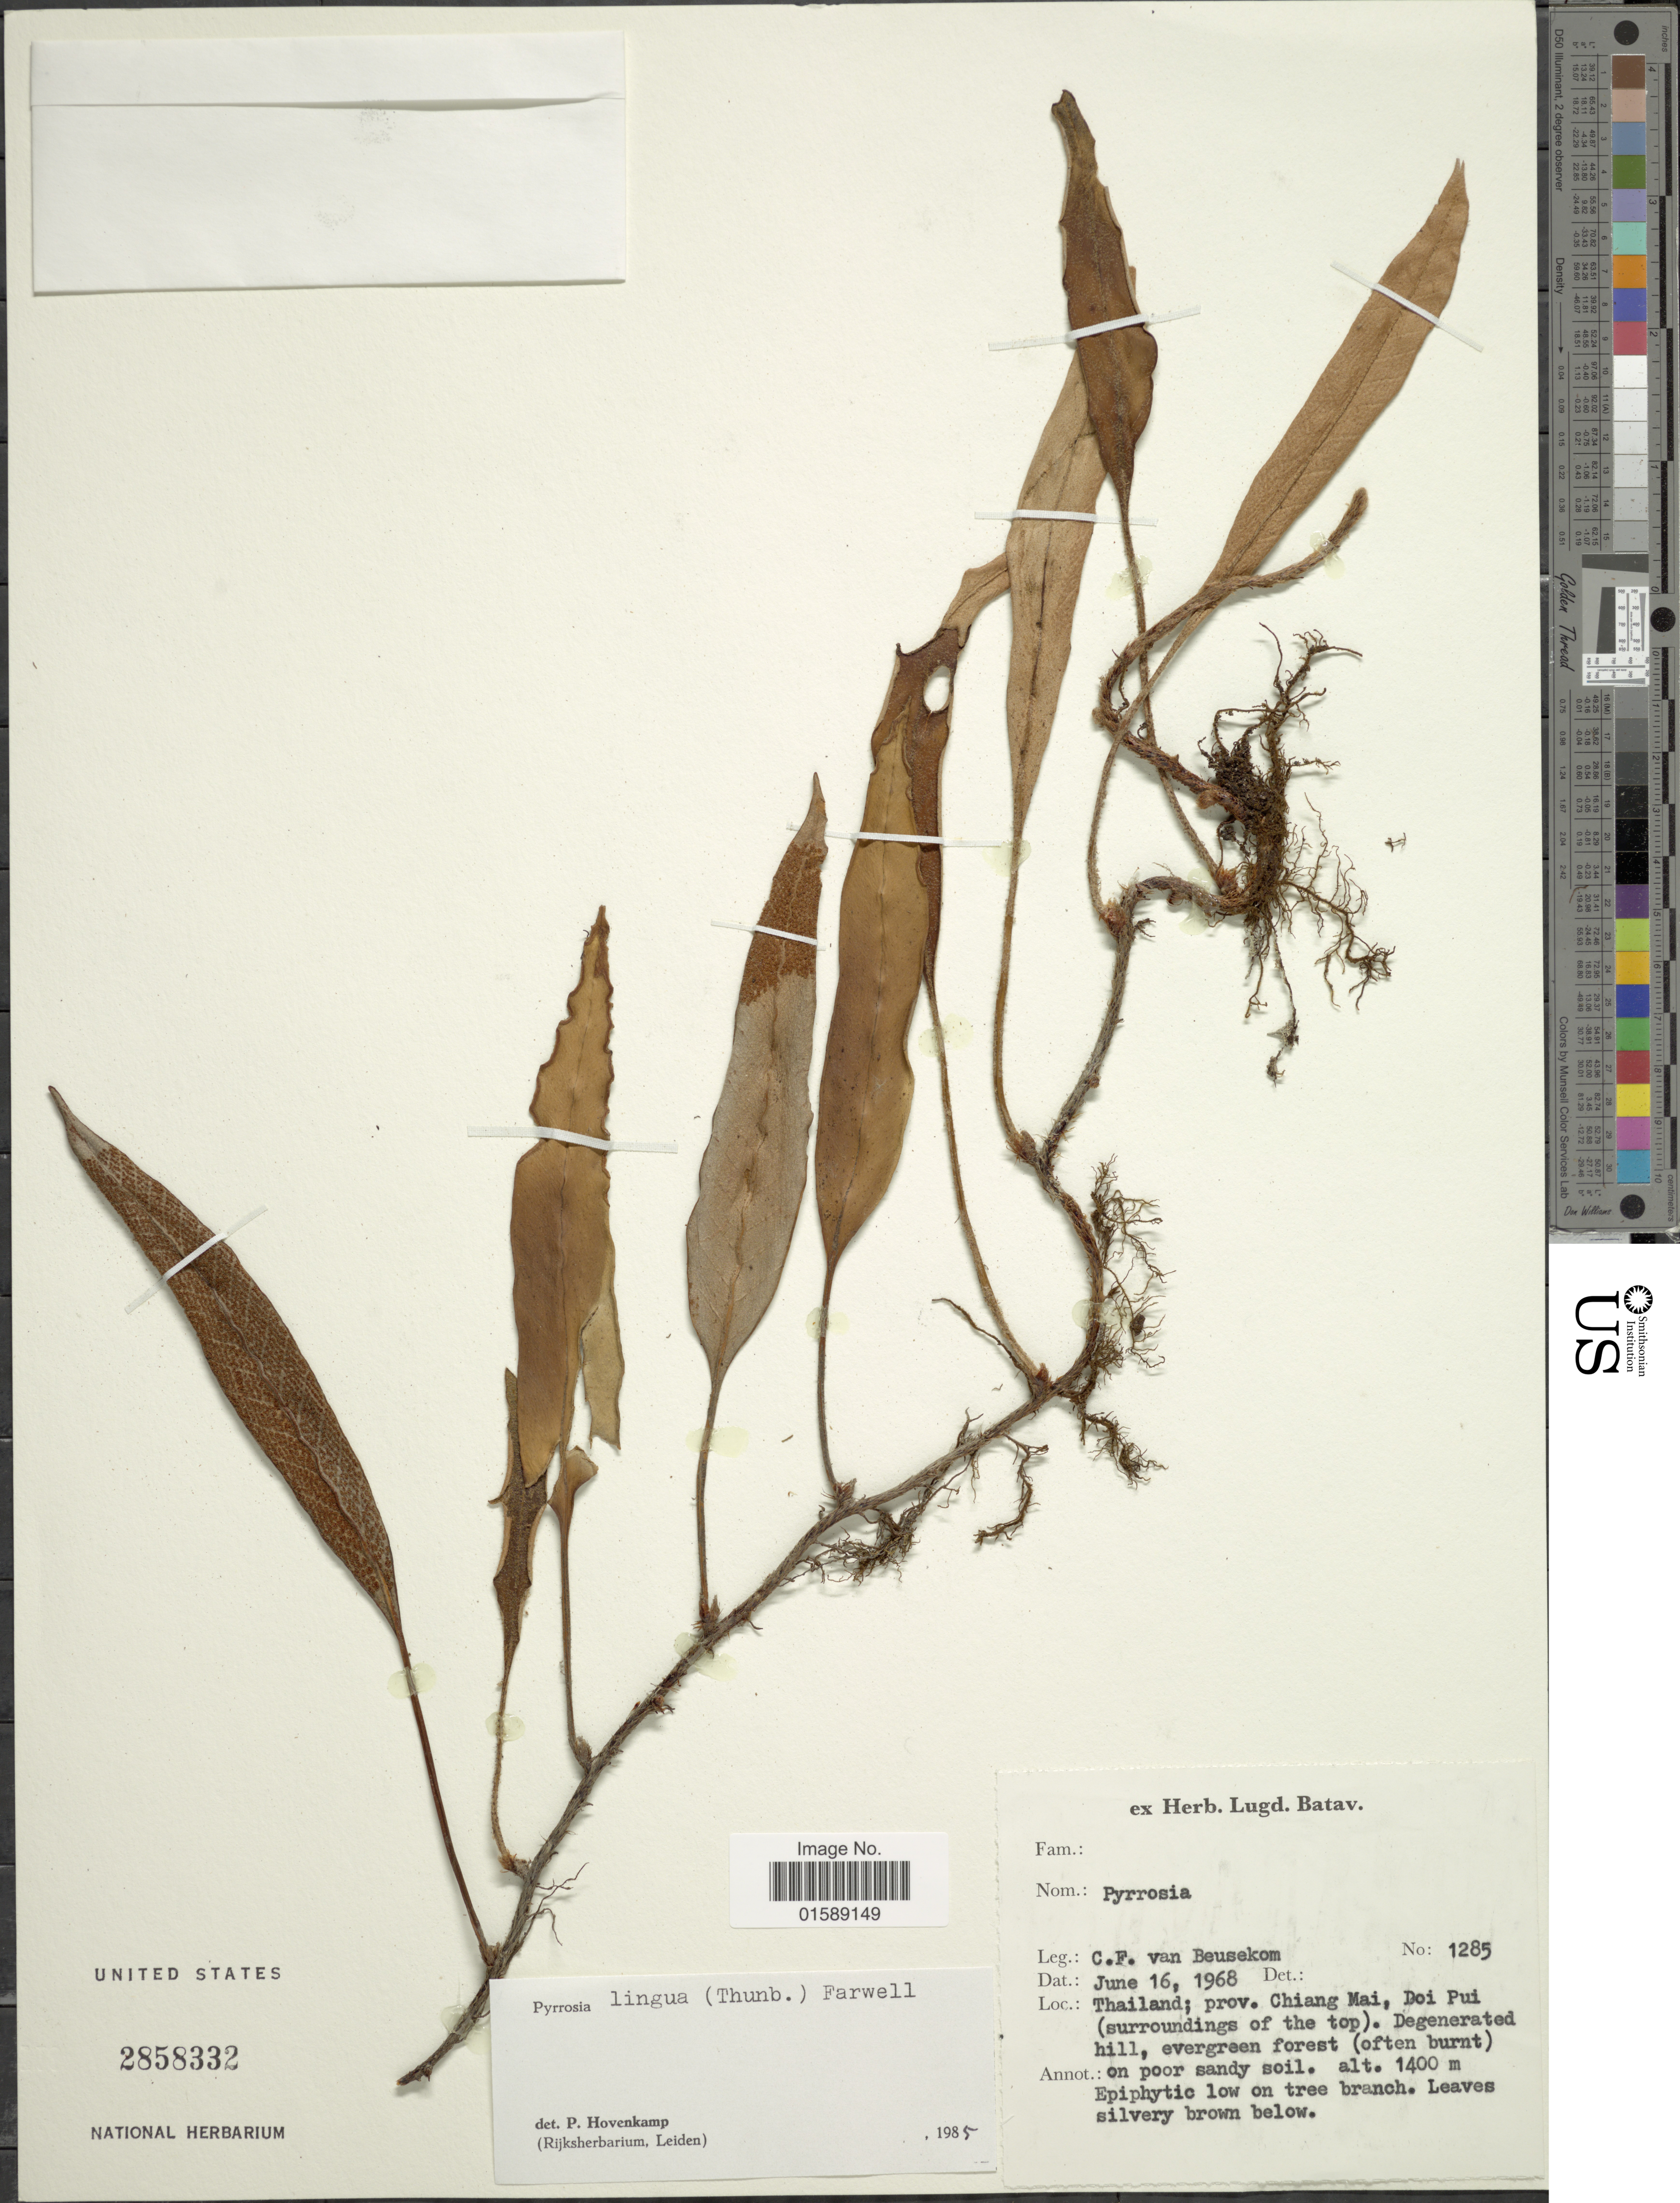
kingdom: Plantae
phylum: Tracheophyta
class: Polypodiopsida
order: Polypodiales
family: Polypodiaceae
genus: Pyrrosia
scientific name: Pyrrosia lingua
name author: (Thurb.) Farw.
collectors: C. van Beusecom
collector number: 1285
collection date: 1968-06-16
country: Thailand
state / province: Chiang Mai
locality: Doi Pui (surroundings of the top). Degenerated hill, evergreen forest (often burnt)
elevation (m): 1400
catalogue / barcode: US 2858332